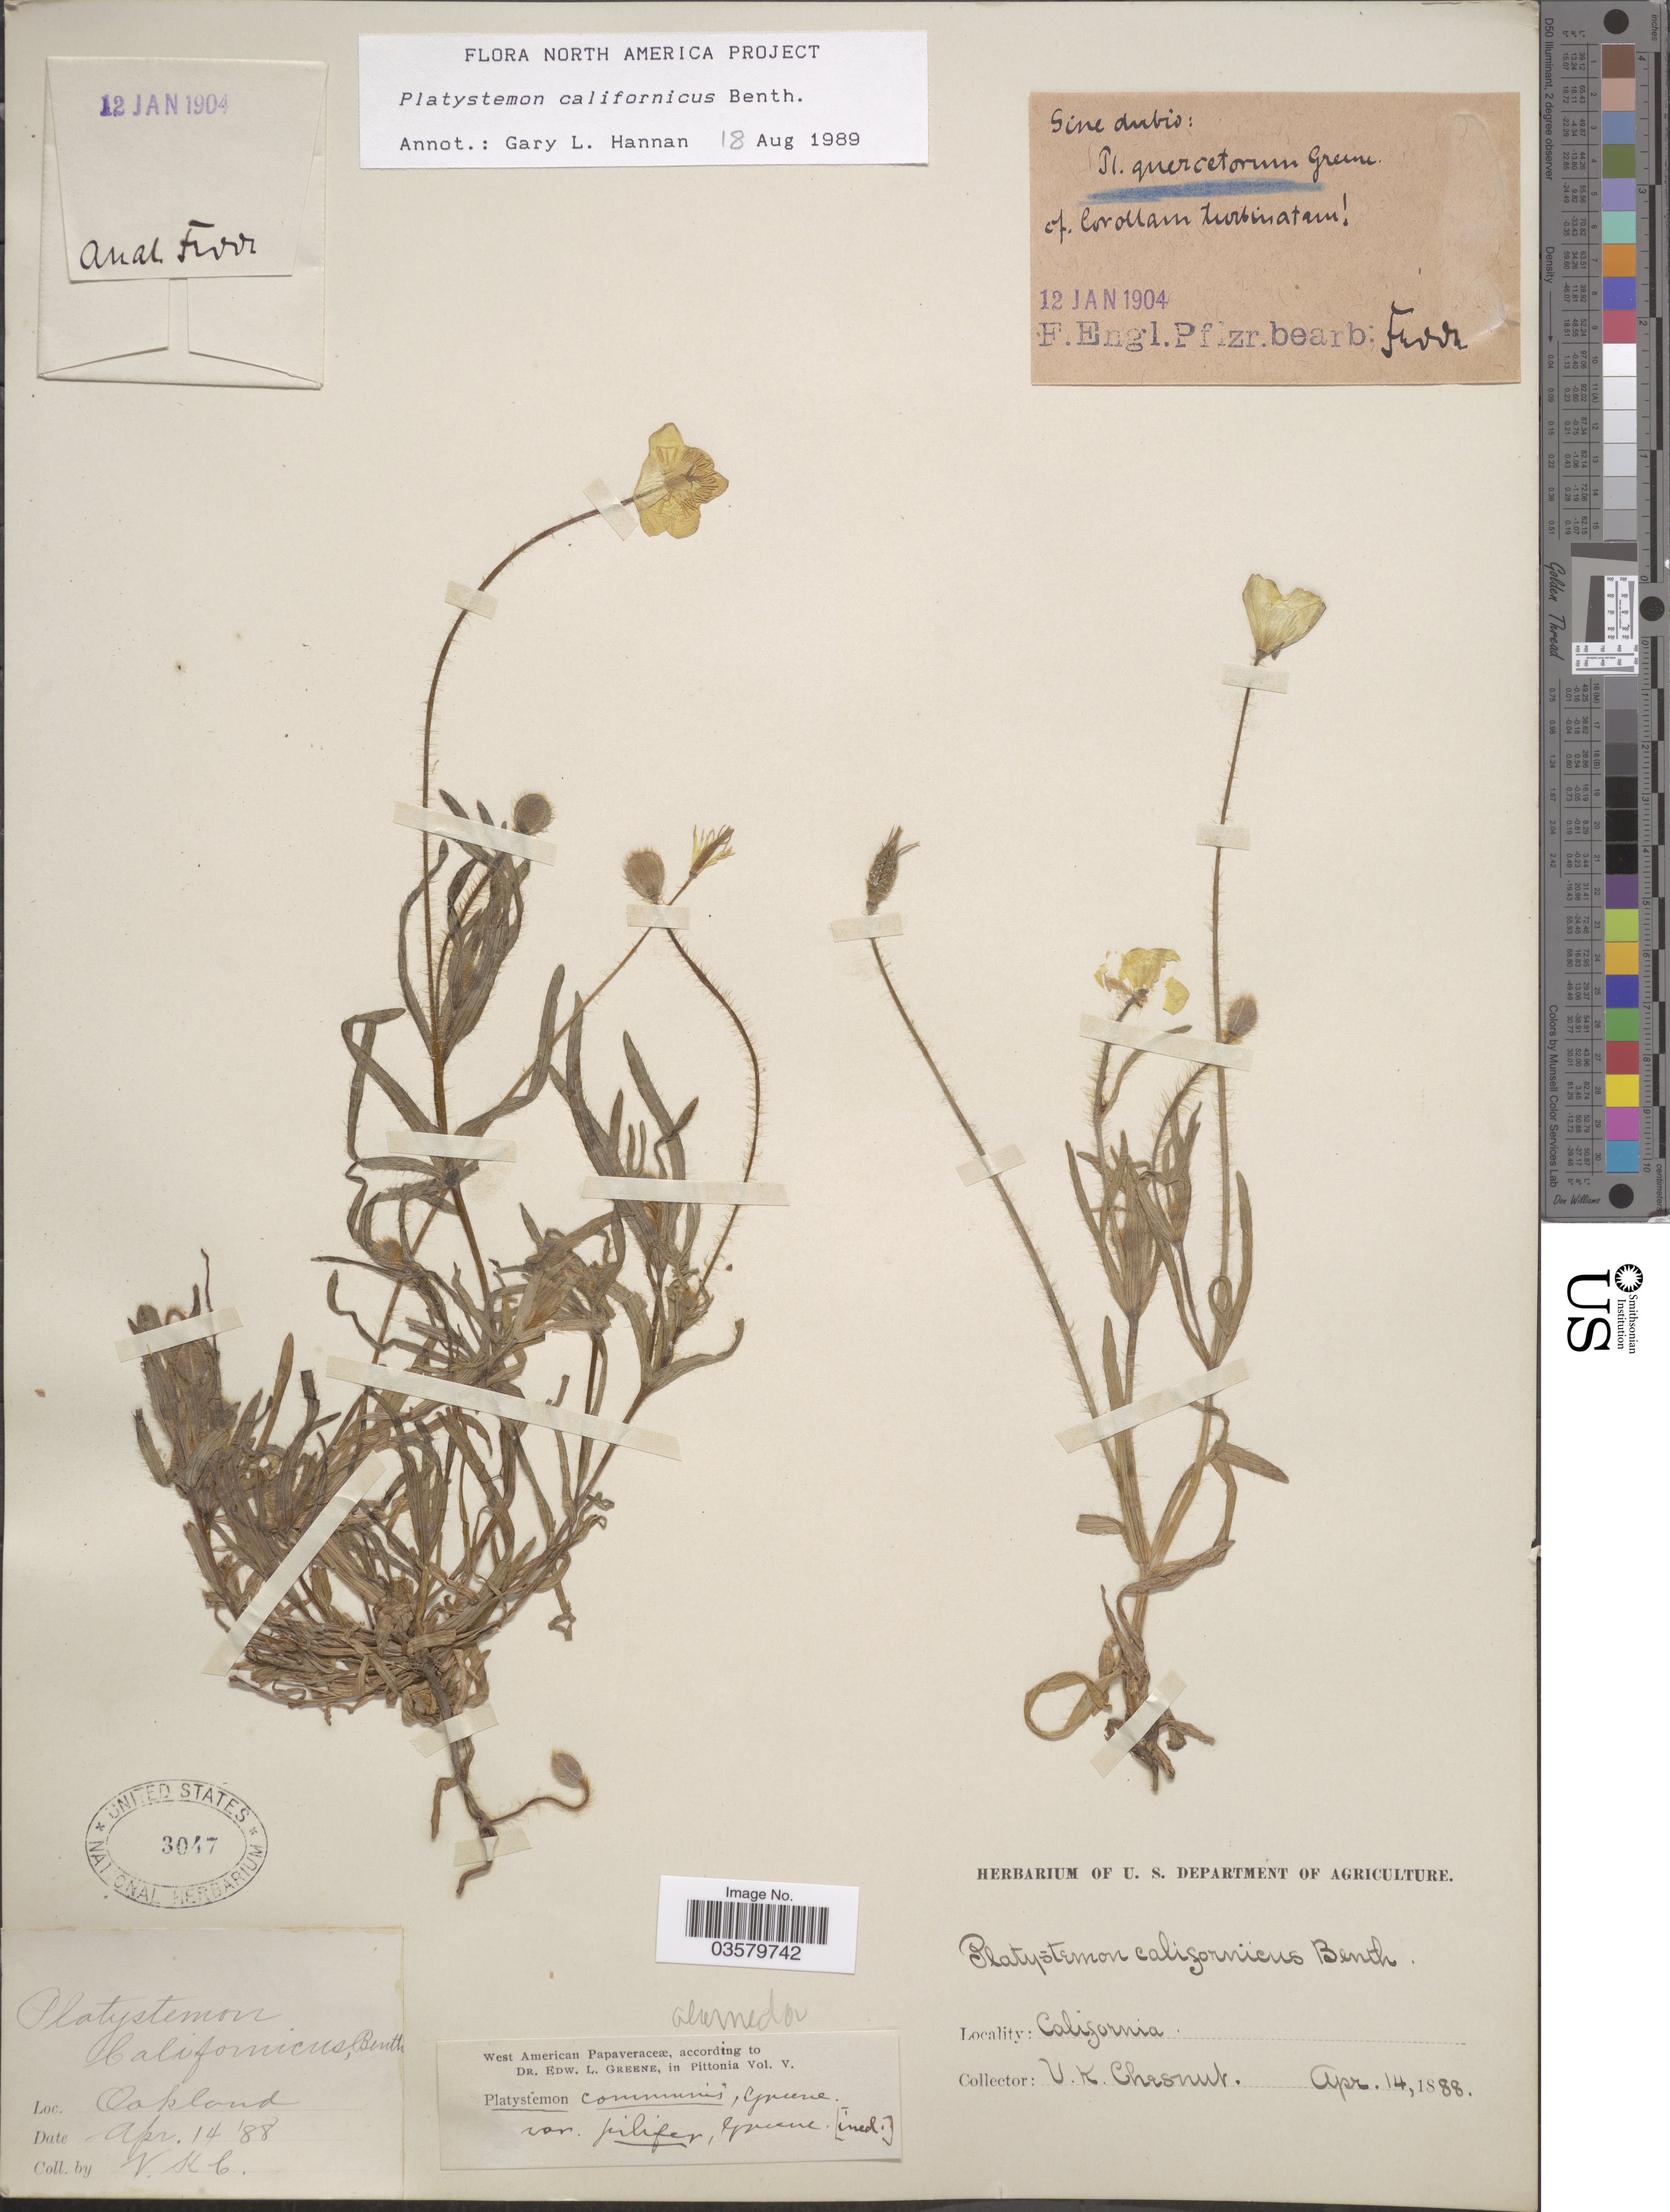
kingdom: Plantae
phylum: Tracheophyta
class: Magnoliopsida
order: Ranunculales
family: Papaveraceae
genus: Platystemon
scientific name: Platystemon californicus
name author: Benth.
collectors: V. Chesnut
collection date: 1888-04-14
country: United States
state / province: California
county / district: Alameda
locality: Oakland.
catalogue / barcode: US 3047